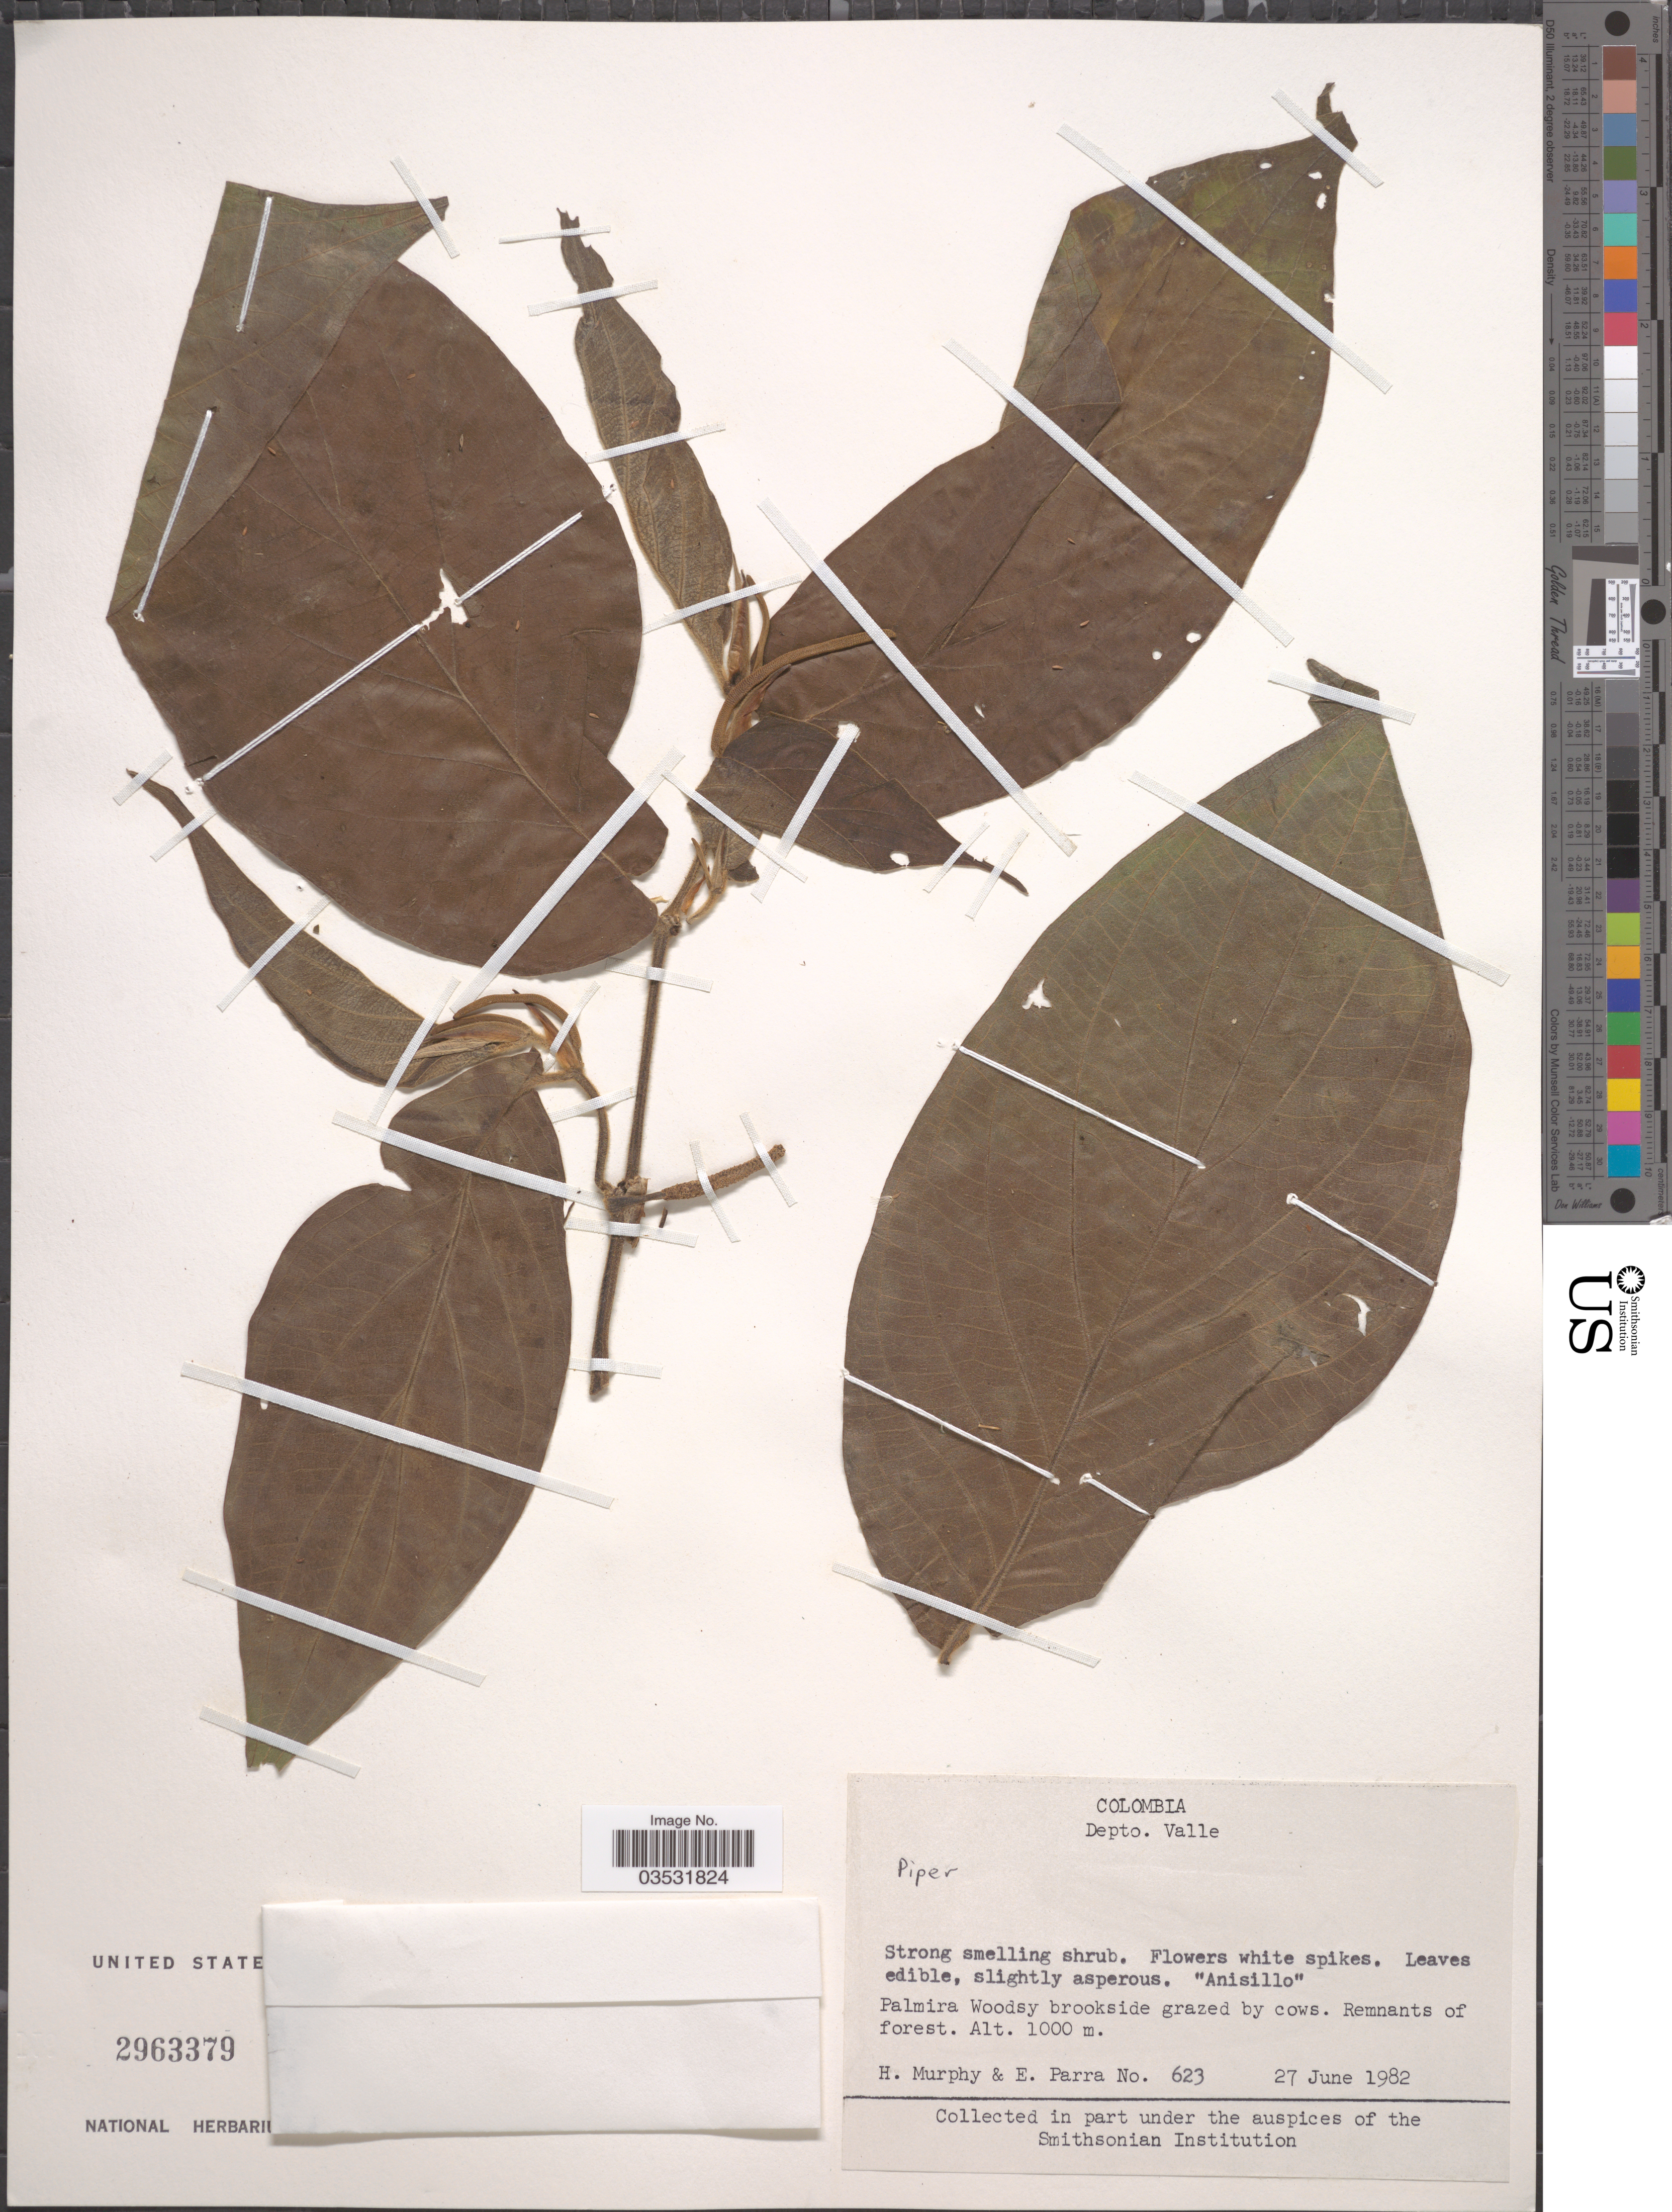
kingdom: Plantae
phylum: Tracheophyta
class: Magnoliopsida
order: Piperales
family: Piperaceae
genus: Piper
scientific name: Piper sp.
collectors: H. Murphy & E. Parra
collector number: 623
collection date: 1982-06-27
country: Colombia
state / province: Valle del Cauca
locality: Depto. Valle. Palmira Woodsy brookside grazed by cows.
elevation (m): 1000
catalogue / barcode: US 2963379